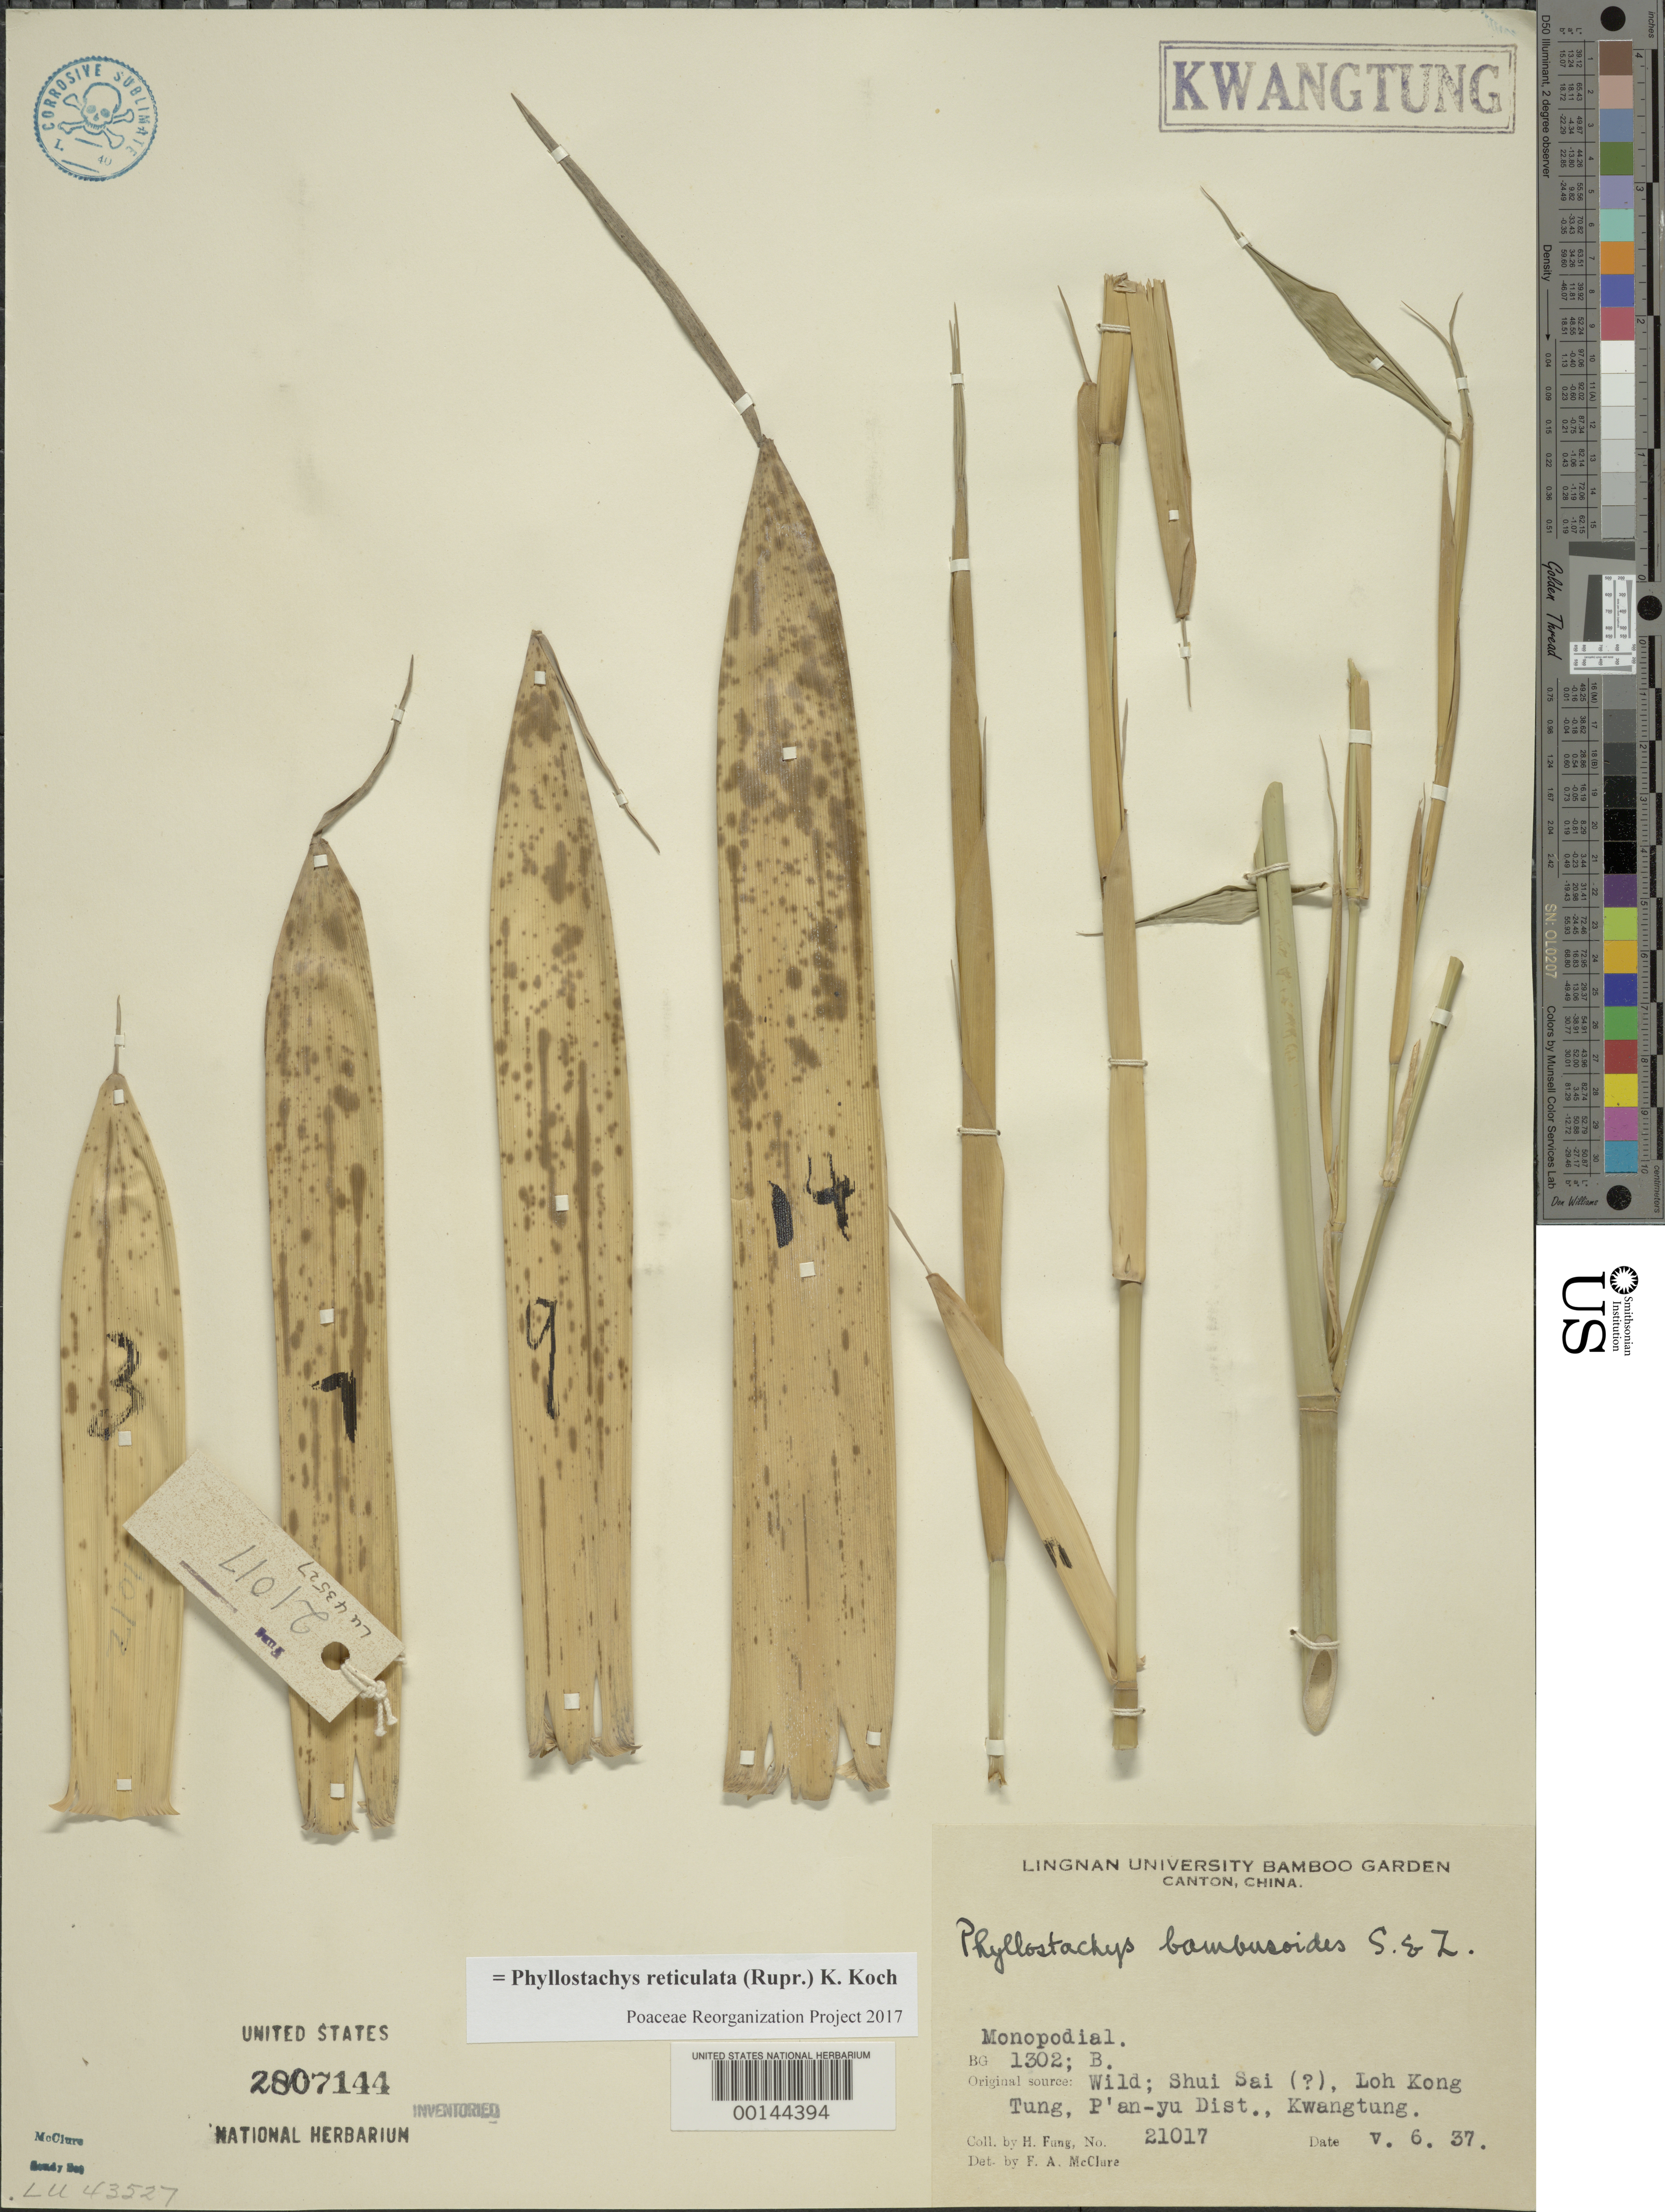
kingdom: Plantae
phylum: Tracheophyta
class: Liliopsida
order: Poales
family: Poaceae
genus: Phyllostachys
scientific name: Phyllostachys reticulata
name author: (Rupr.) K. Koch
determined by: Poaceae Reorganization Project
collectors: H. L. Fung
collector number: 21017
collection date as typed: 06 May 1937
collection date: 1937-05-06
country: China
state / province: Guangdong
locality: P'an-yu, loh kong tung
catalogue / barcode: US 2807144